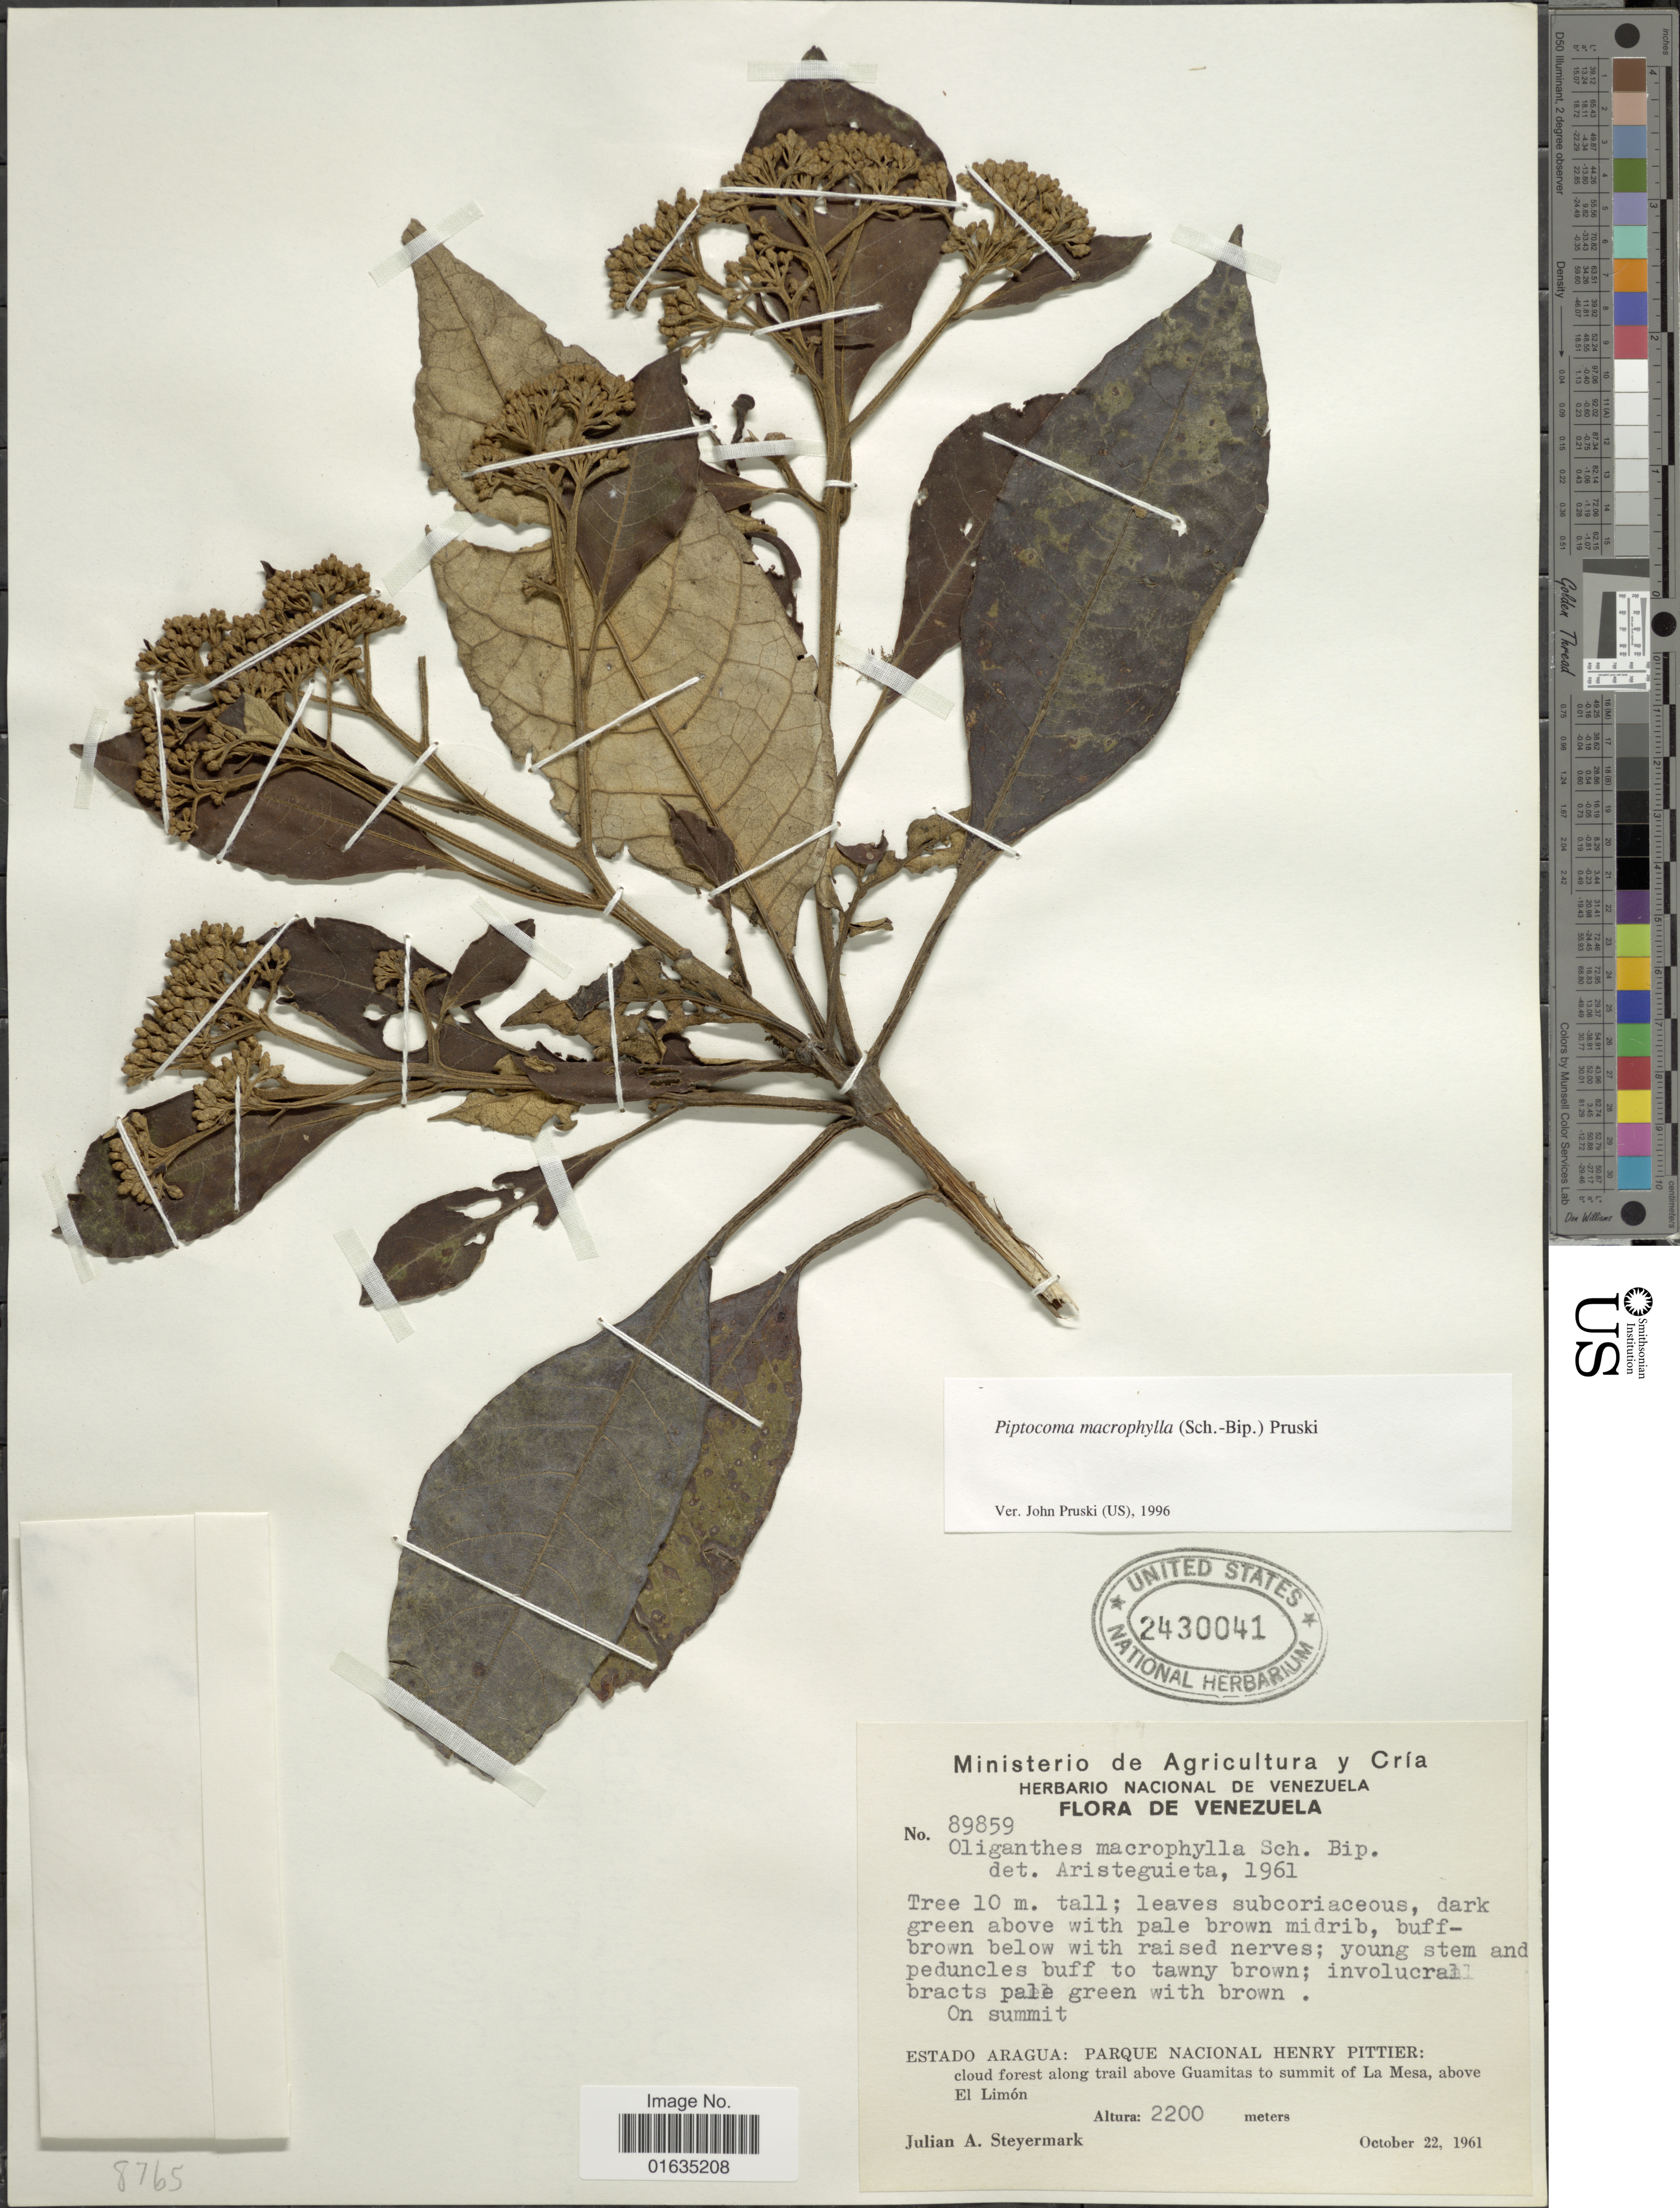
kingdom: Plantae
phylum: Tracheophyta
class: Magnoliopsida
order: Asterales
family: Asteraceae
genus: Piptocoma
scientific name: Piptocoma macrophylla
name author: (Sch. Bip.) Pruski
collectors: J. Steyermark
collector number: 89859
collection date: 1961-10-22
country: Venezuela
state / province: Aragua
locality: Estado Aragua, Parque Nacional Henry Pittier, along trail above Guamitas to summit of La Mesa, above El Limon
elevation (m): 2200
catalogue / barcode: US 2430041